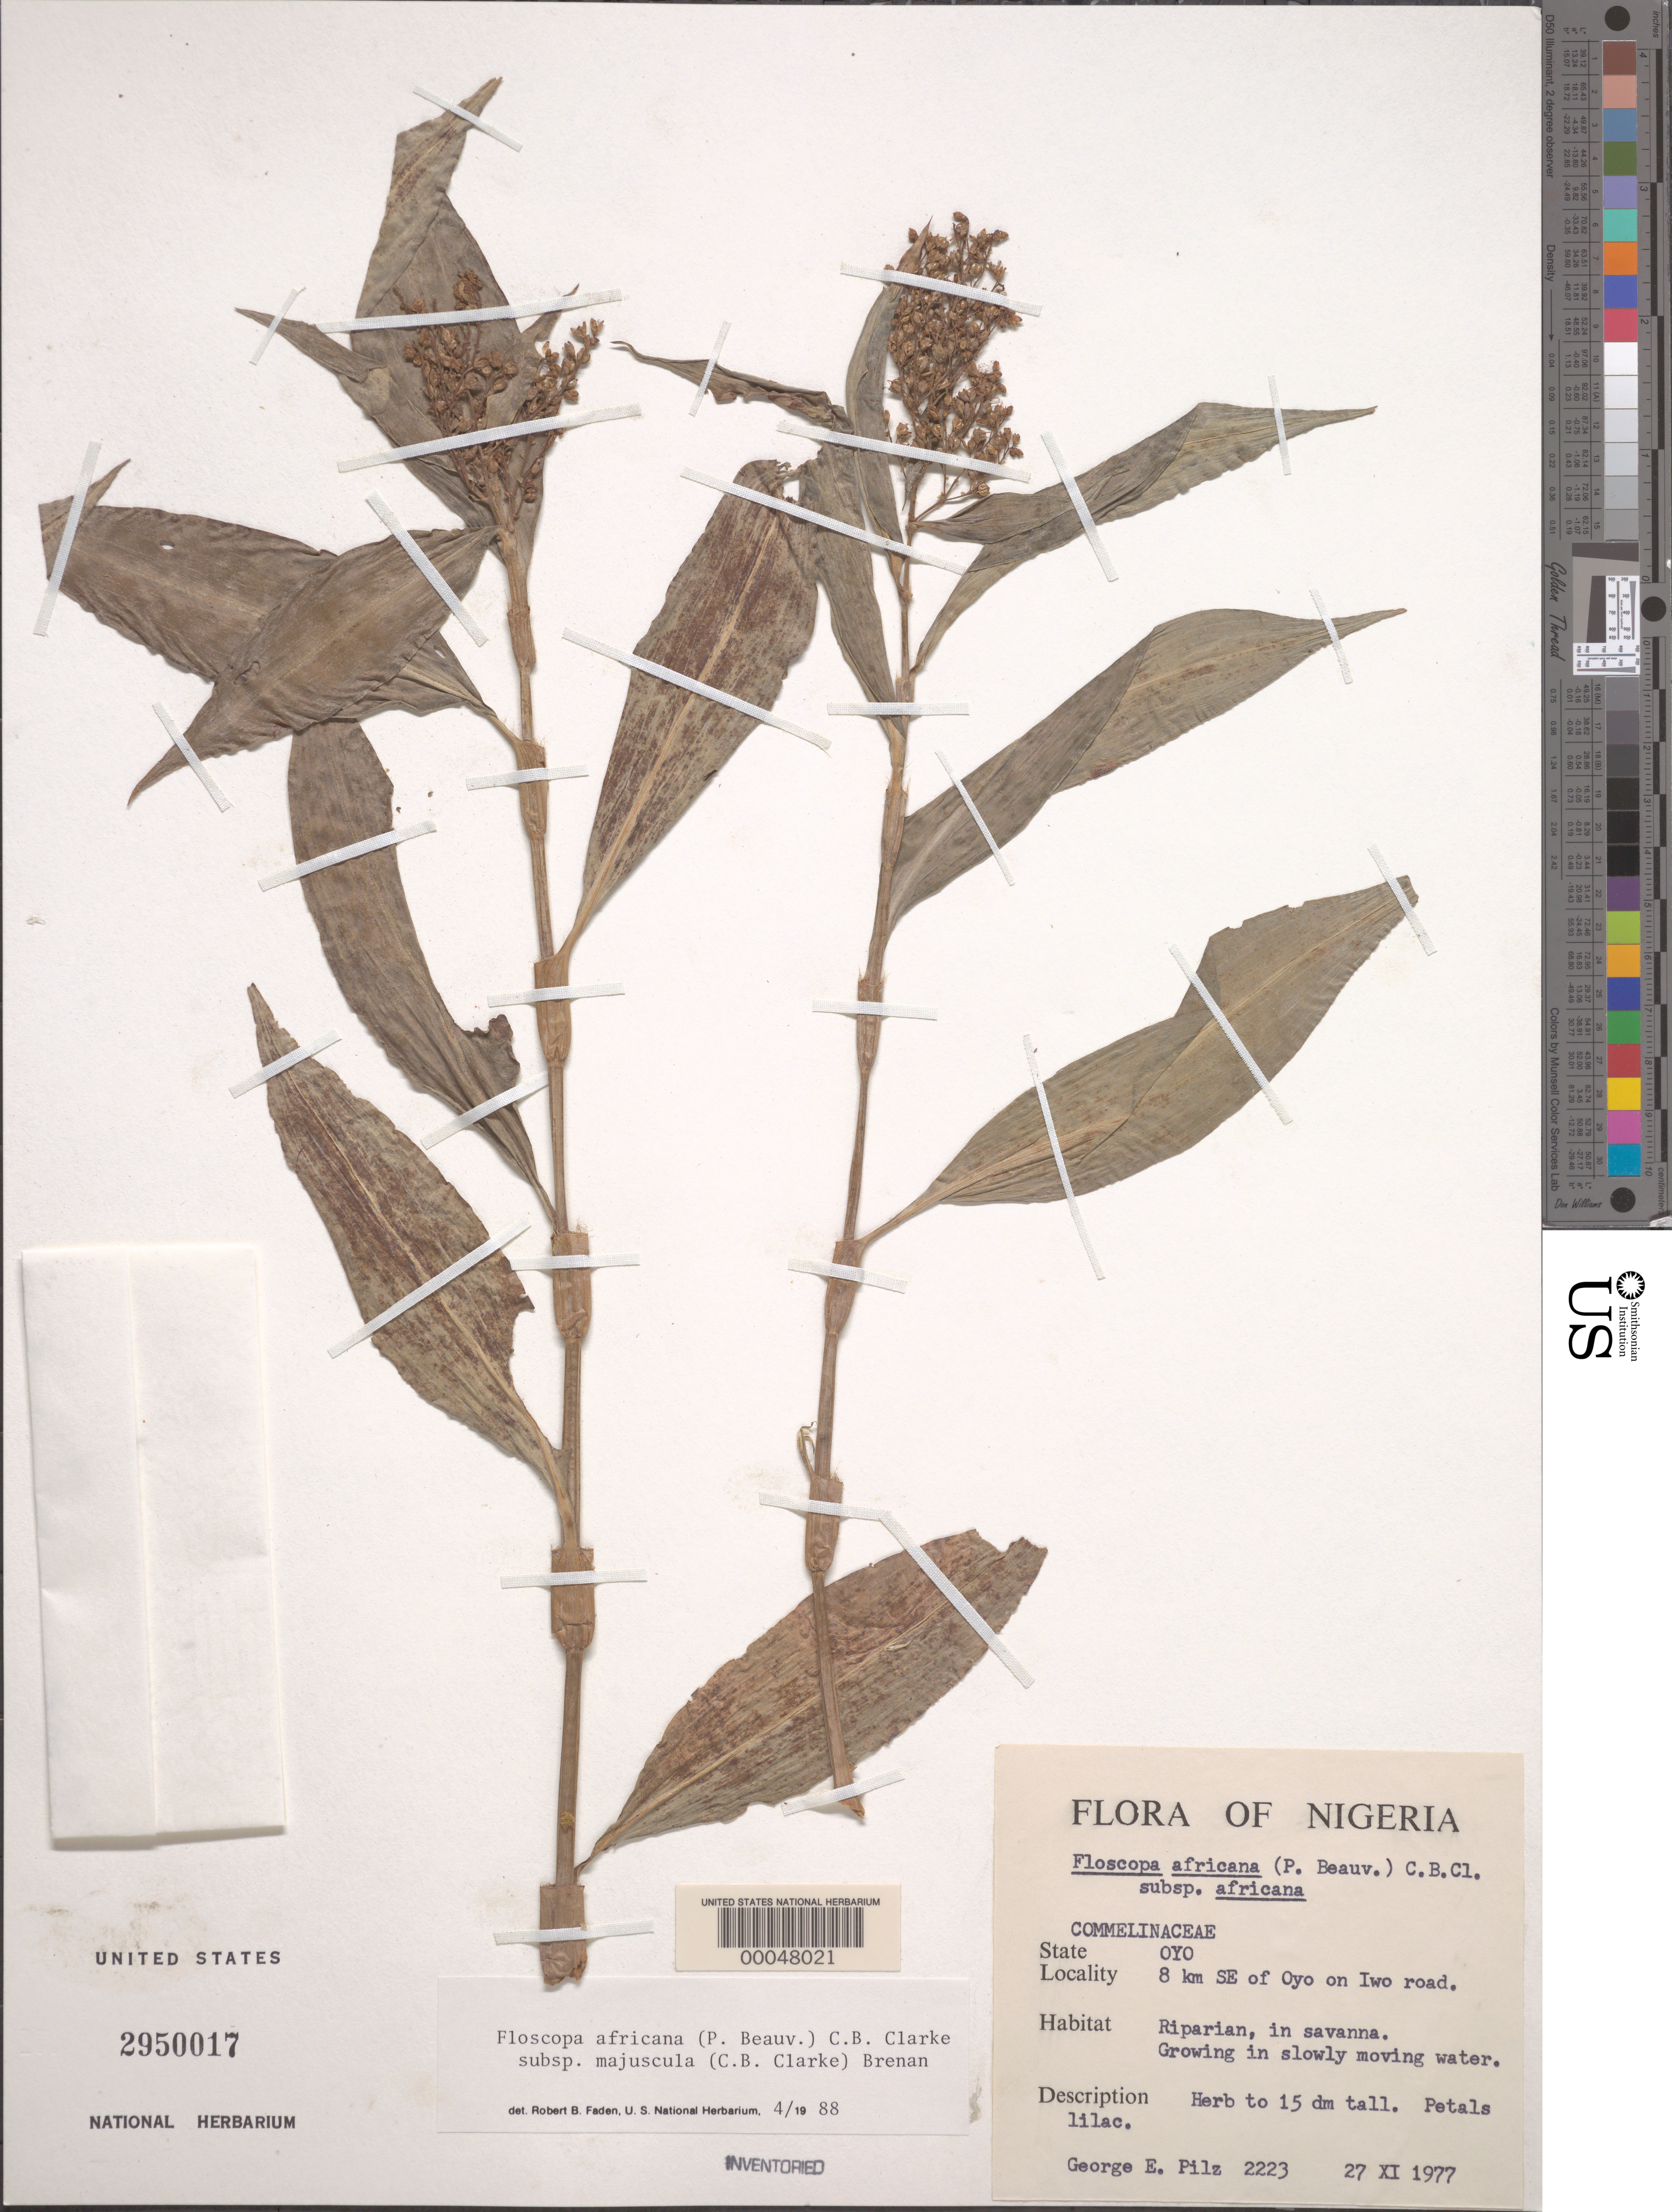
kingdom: Plantae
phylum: Tracheophyta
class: Liliopsida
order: Commelinales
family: Commelinaceae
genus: Floscopa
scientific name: Floscopa africana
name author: (P. Beauv.) C.B. Clarke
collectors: G. E. Pilz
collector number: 2223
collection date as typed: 27 Nov 1977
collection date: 1977-11-27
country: Nigeria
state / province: Lagos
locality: Se of oyo, iwo road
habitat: Savanna; in slow moving water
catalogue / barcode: US 2950017